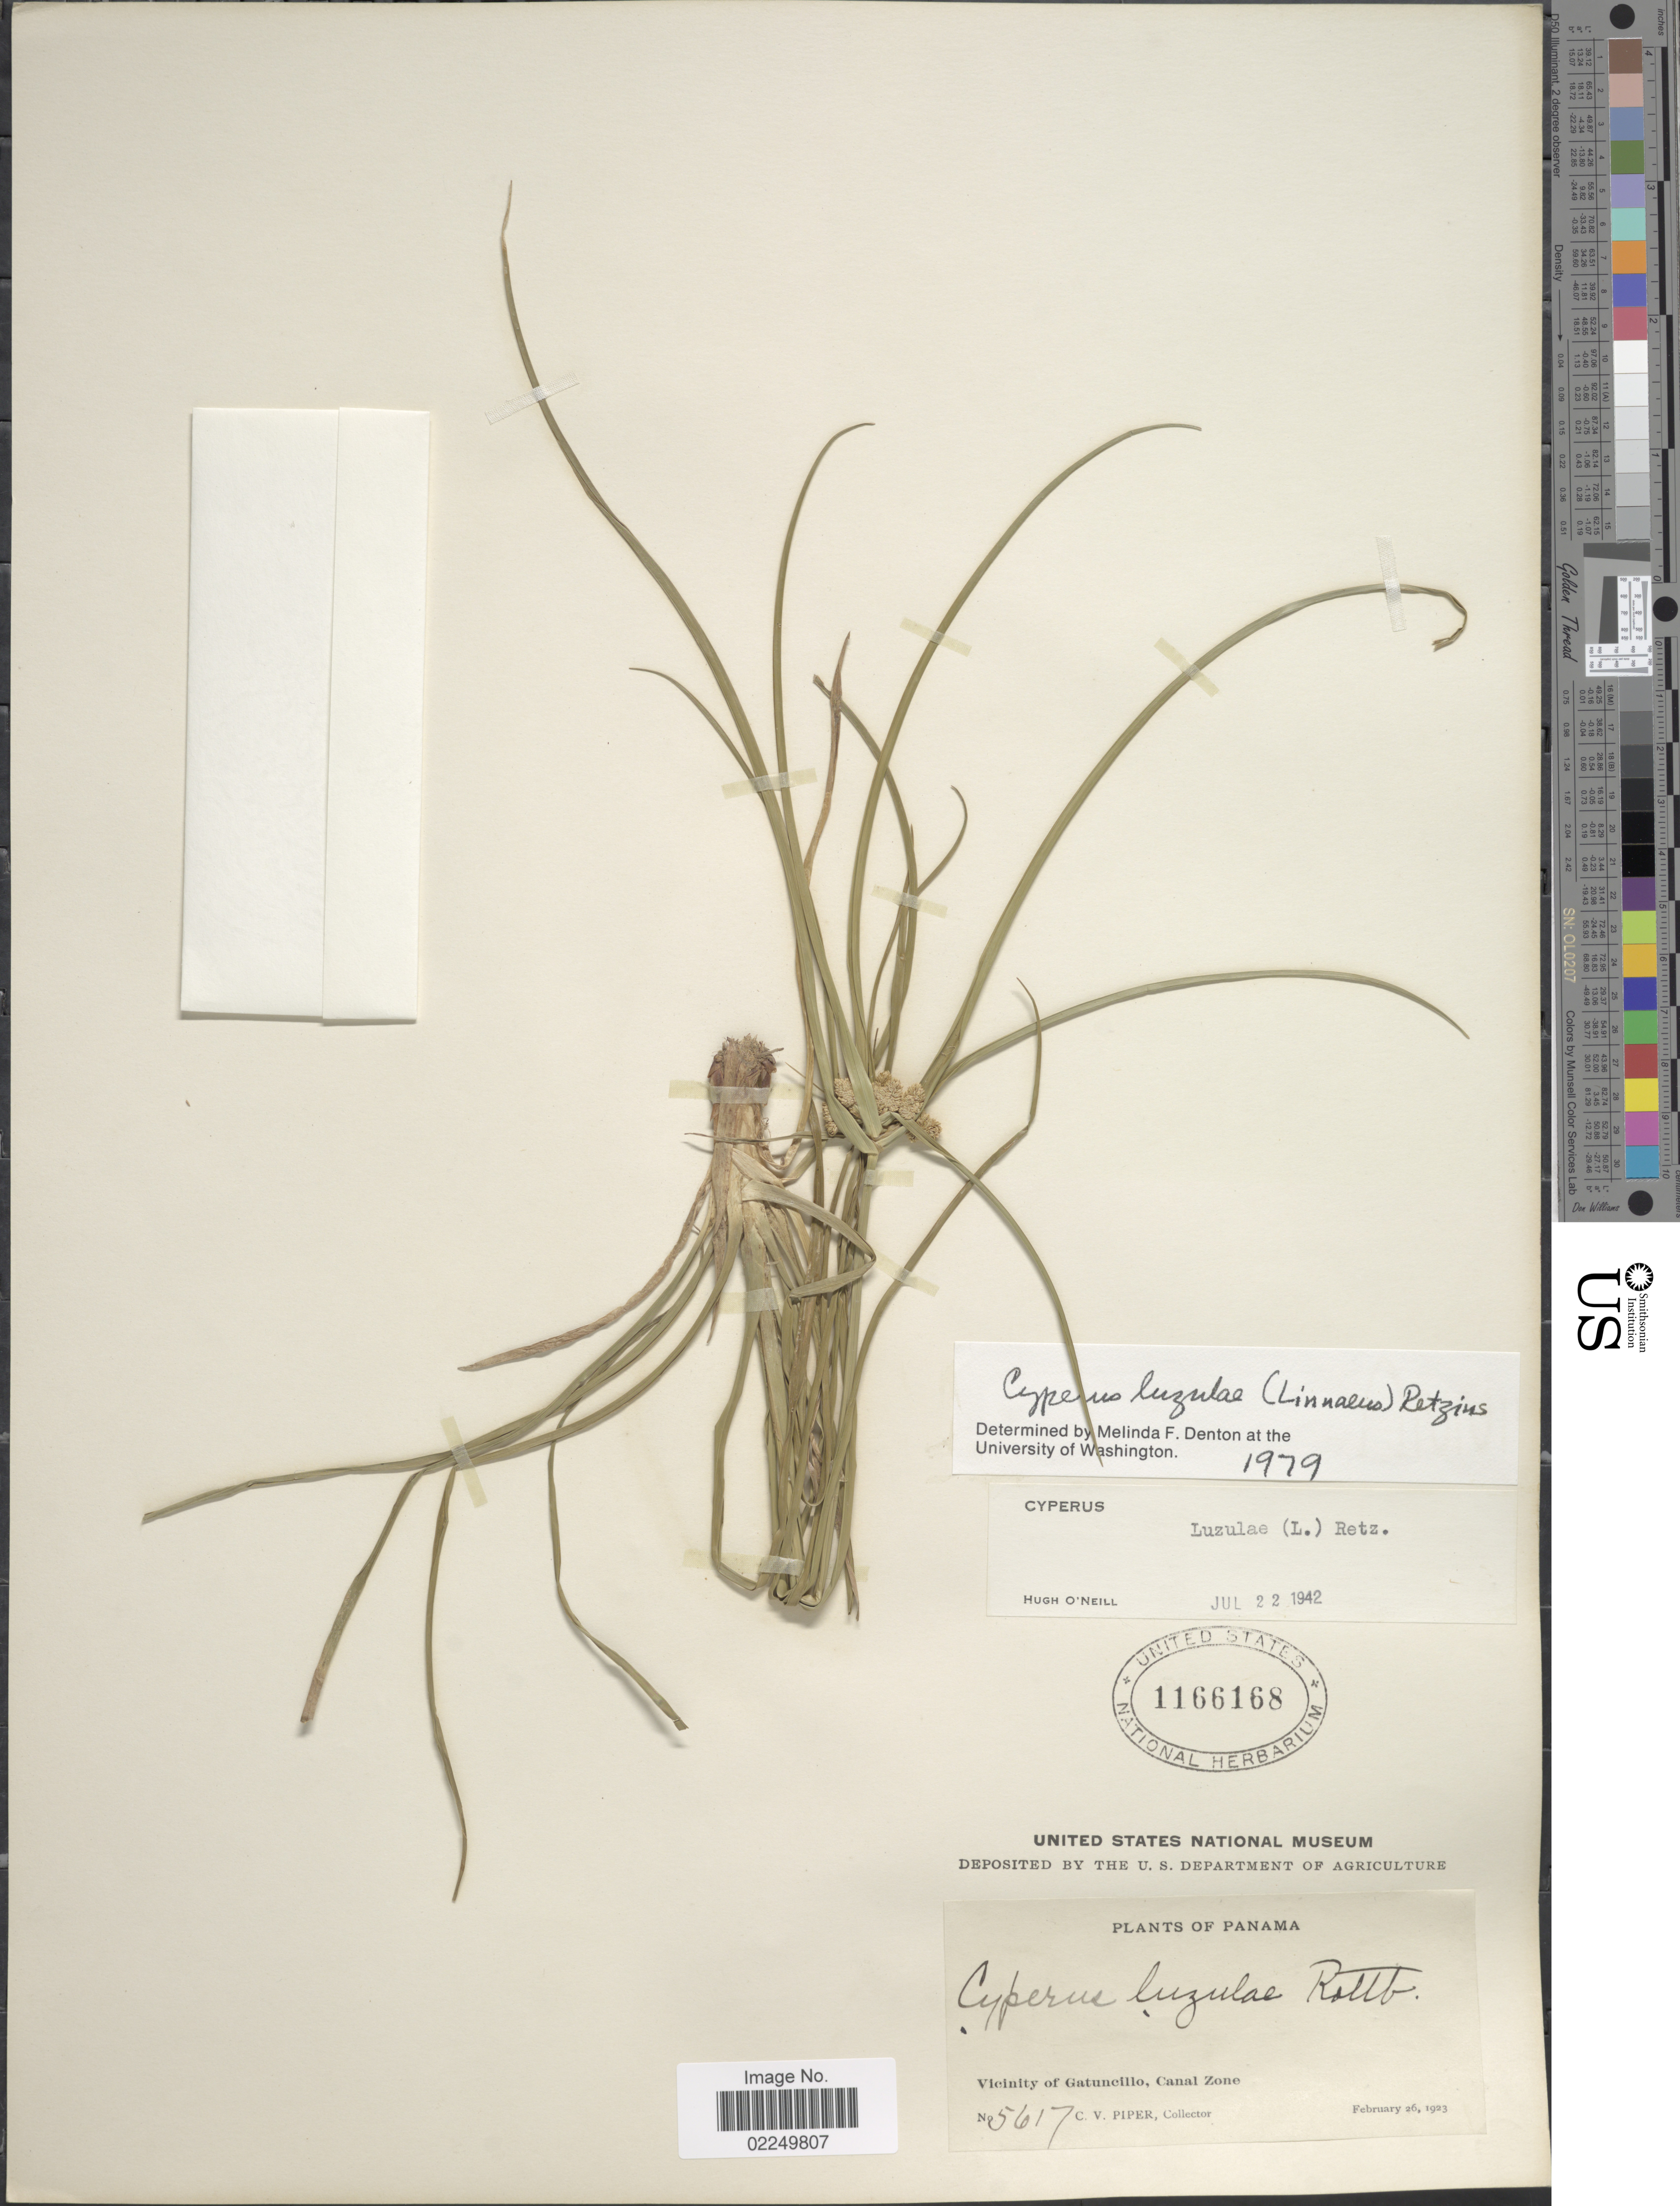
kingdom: Plantae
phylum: Tracheophyta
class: Liliopsida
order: Poales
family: Cyperaceae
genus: Cyperus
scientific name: Cyperus luzulae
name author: (L.) Rottb. ex Retz.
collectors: C. V. Piper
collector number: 5617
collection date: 1923-02-26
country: Panama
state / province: Colón / Panamá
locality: Vicinity of Gatuncillo, Canal Zone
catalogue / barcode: US 1166168